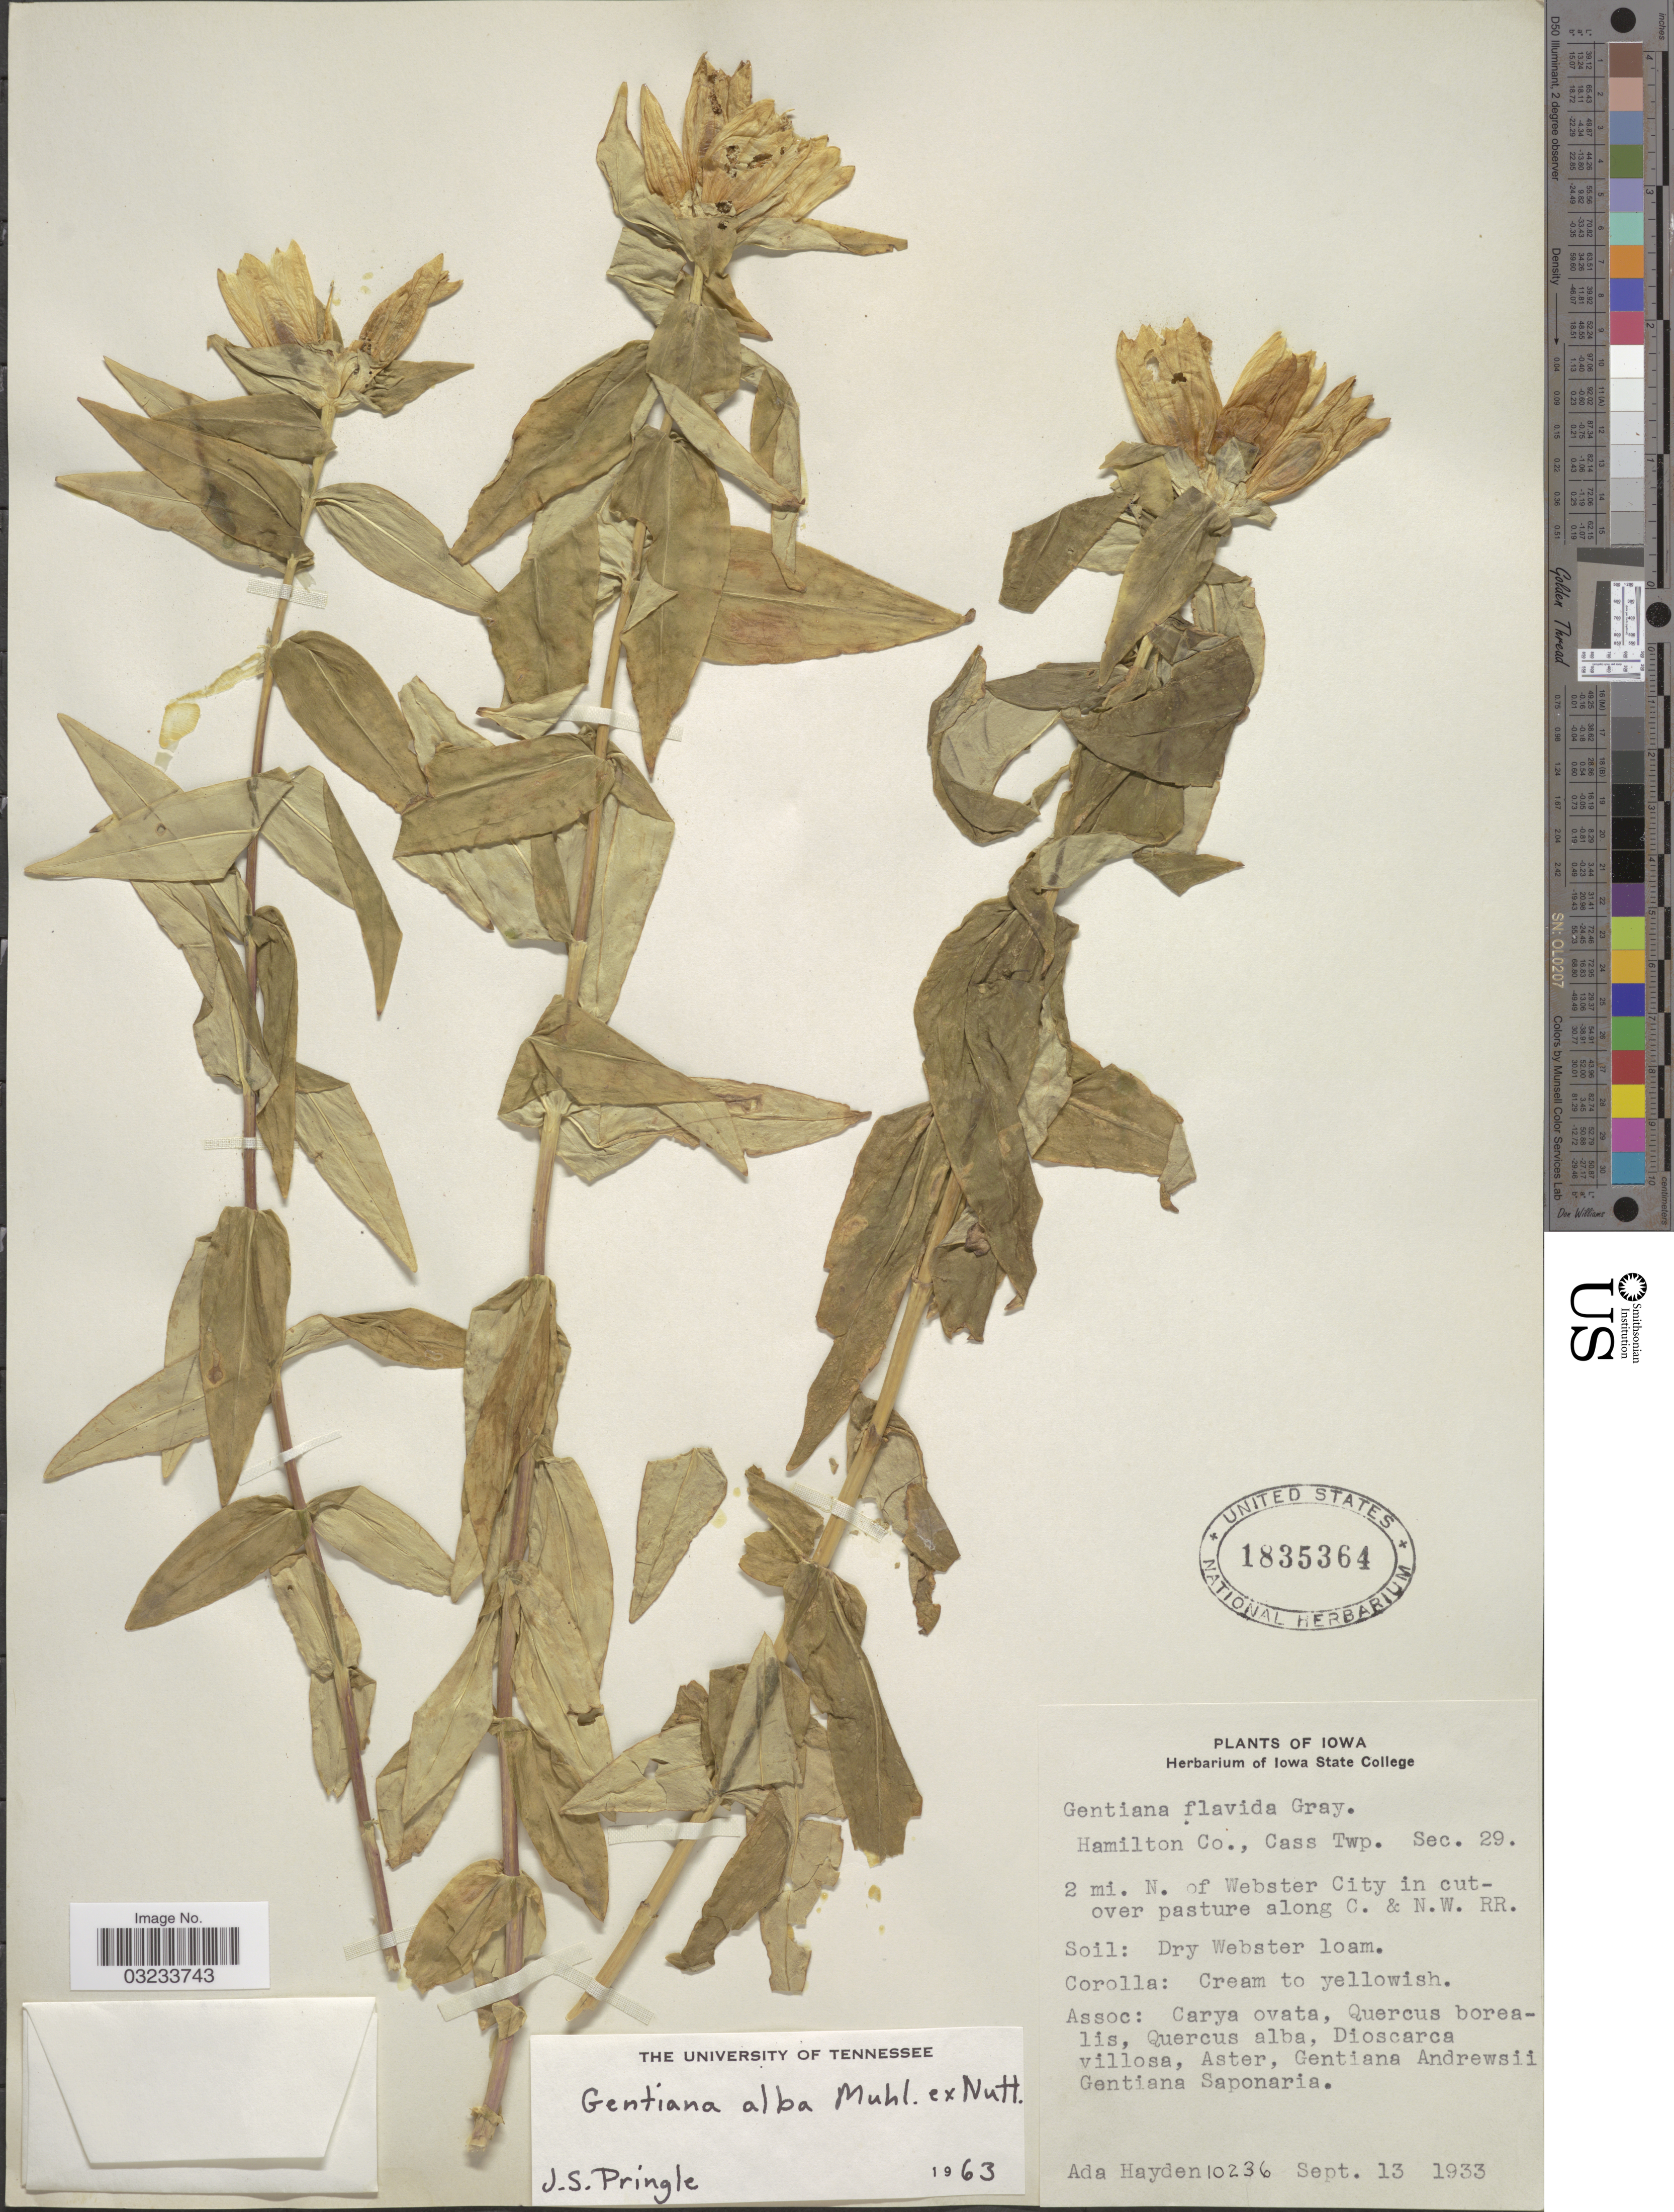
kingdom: Plantae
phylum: Tracheophyta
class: Magnoliopsida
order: Gentianales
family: Gentianaceae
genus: Gentiana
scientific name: Gentiana alba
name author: Muhl. ex J. McNab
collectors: Ada Hayden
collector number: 10236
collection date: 1933-09-13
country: United States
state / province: Iowa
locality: Hamilton Co., Cass Twp. Sec. 29. 2 mi. N. of Webster City in cut-over pasture along C. & N.W. RR.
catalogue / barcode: US 1835364